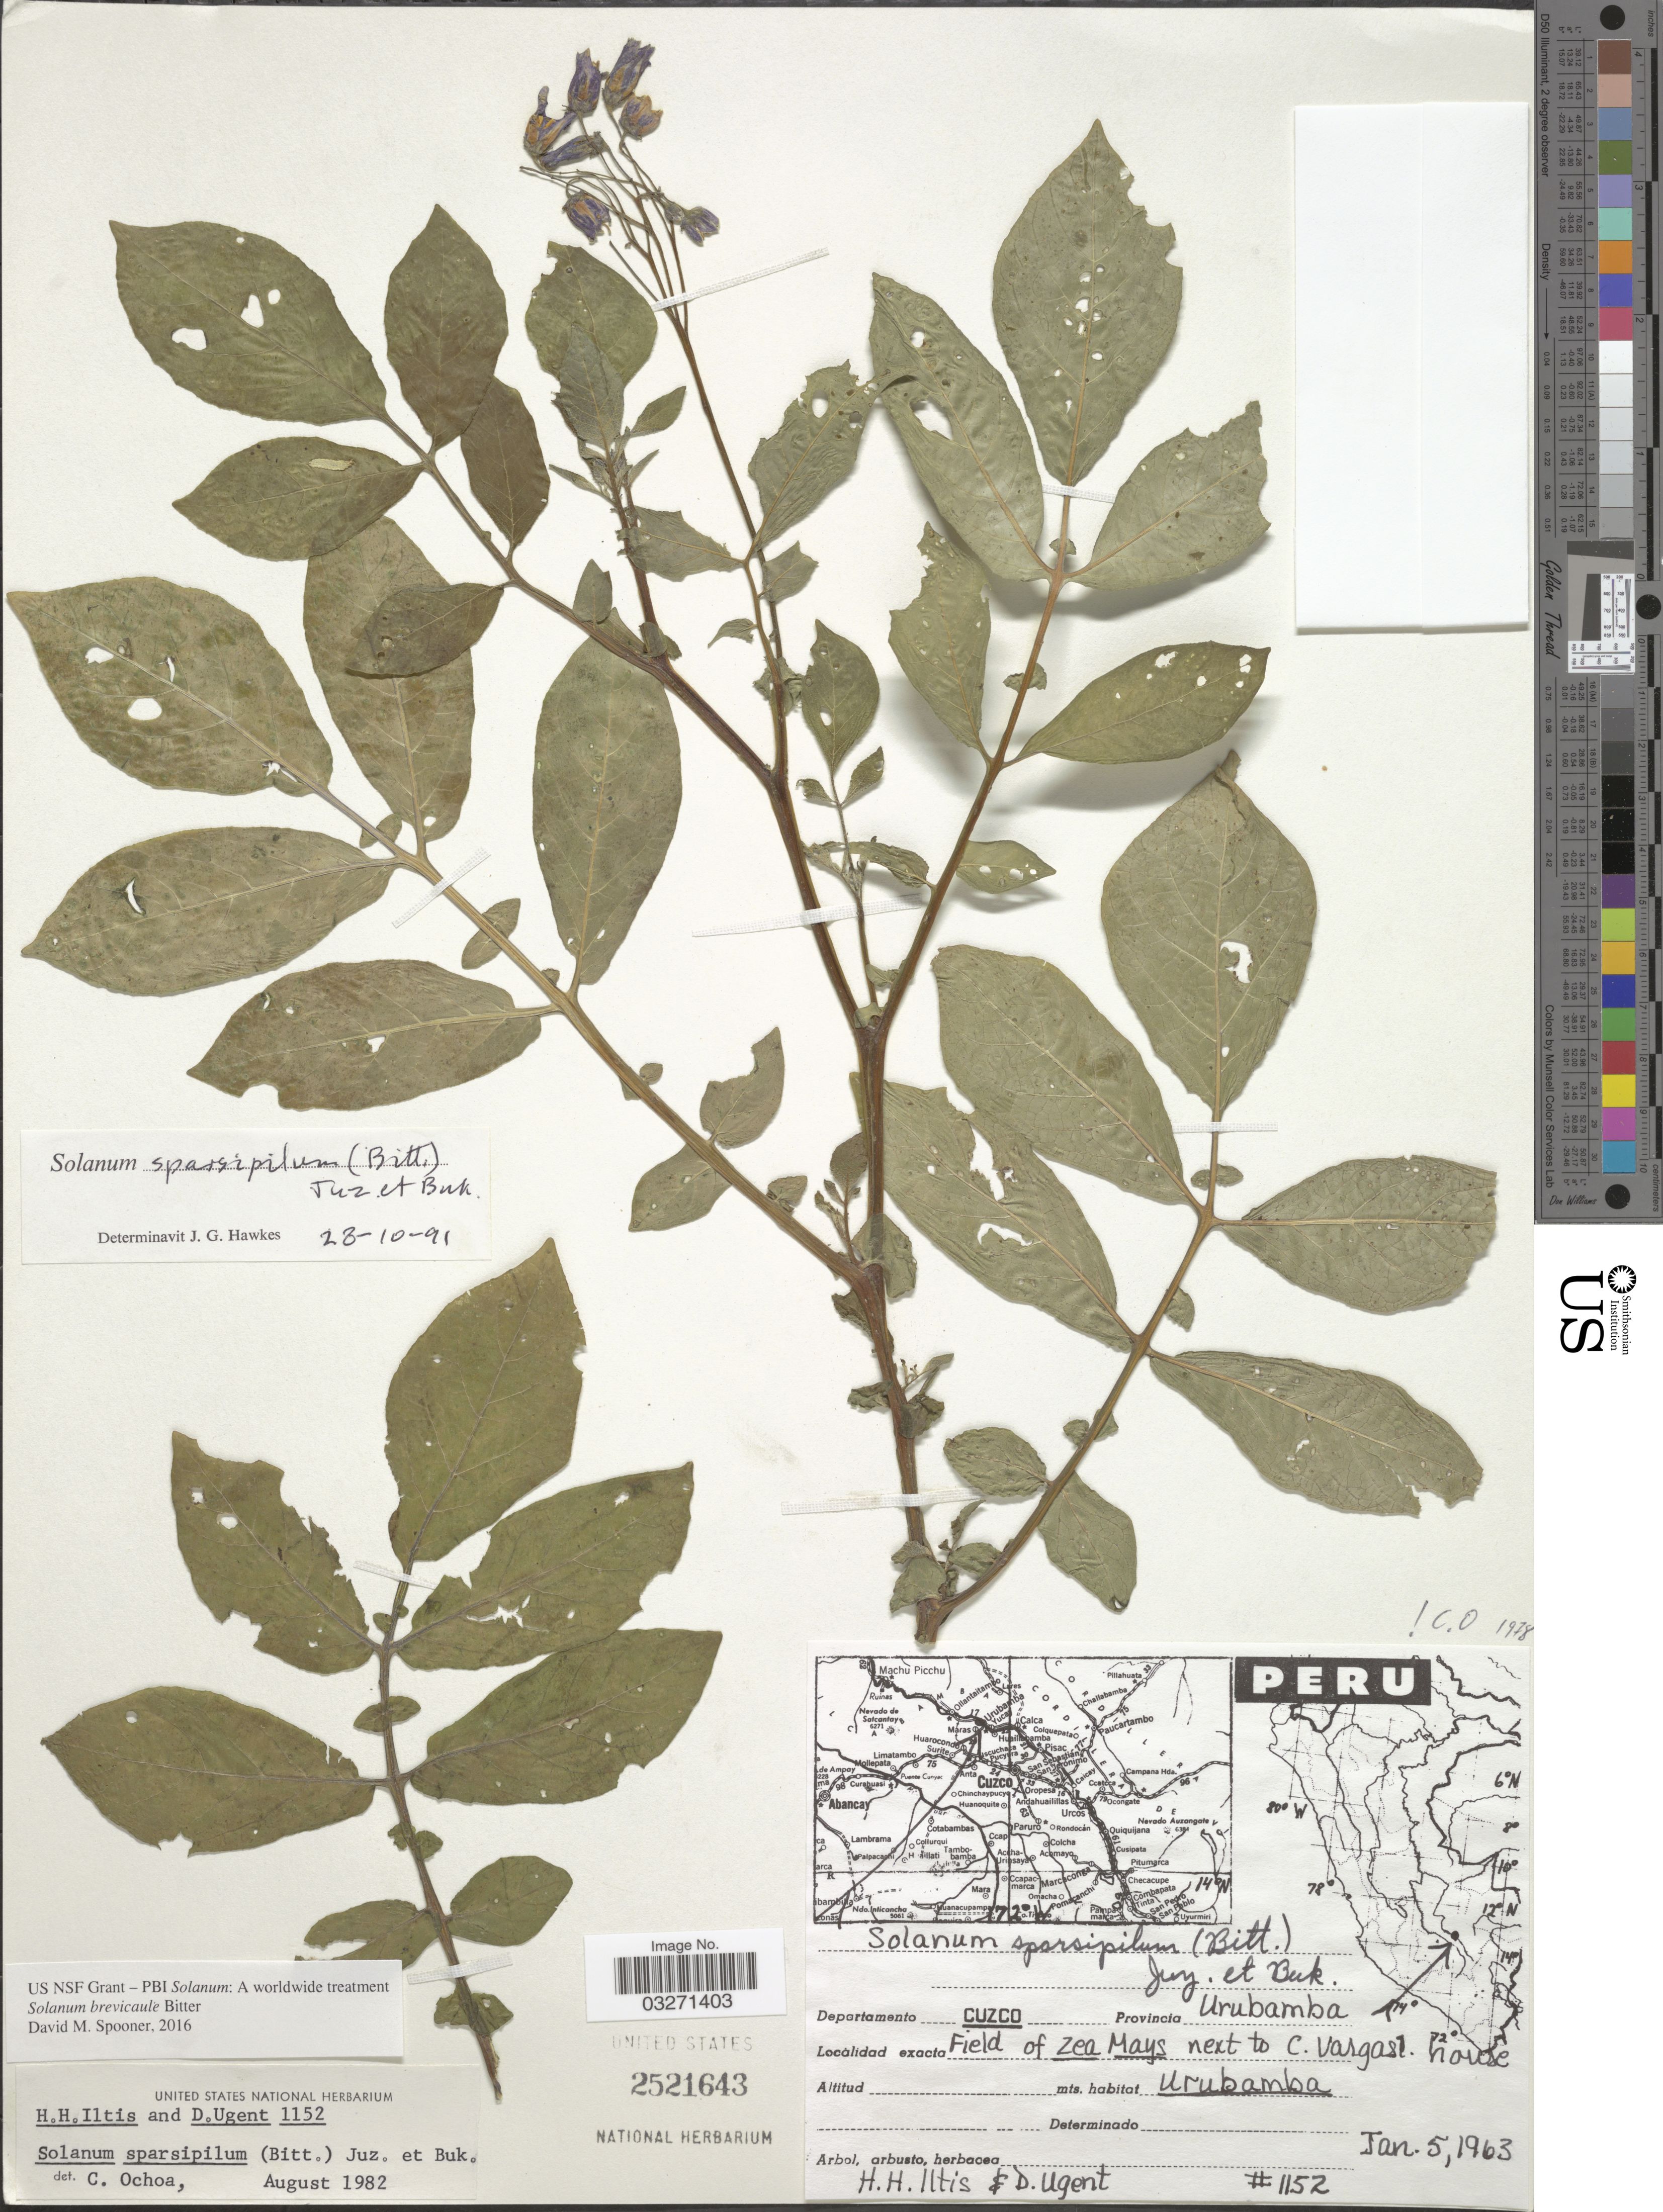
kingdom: Plantae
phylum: Tracheophyta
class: Magnoliopsida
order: Solanales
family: Solanaceae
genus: Solanum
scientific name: Solanum brevicaule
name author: Bitter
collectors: H. H. Iltis & D. Ugent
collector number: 1152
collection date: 1963-01-05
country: Peru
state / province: Cusco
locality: Urubamba, field of Zea Mays next to C. Vargas house, Provincia Urubamba, Departamento Cuzco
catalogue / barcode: US 2521643